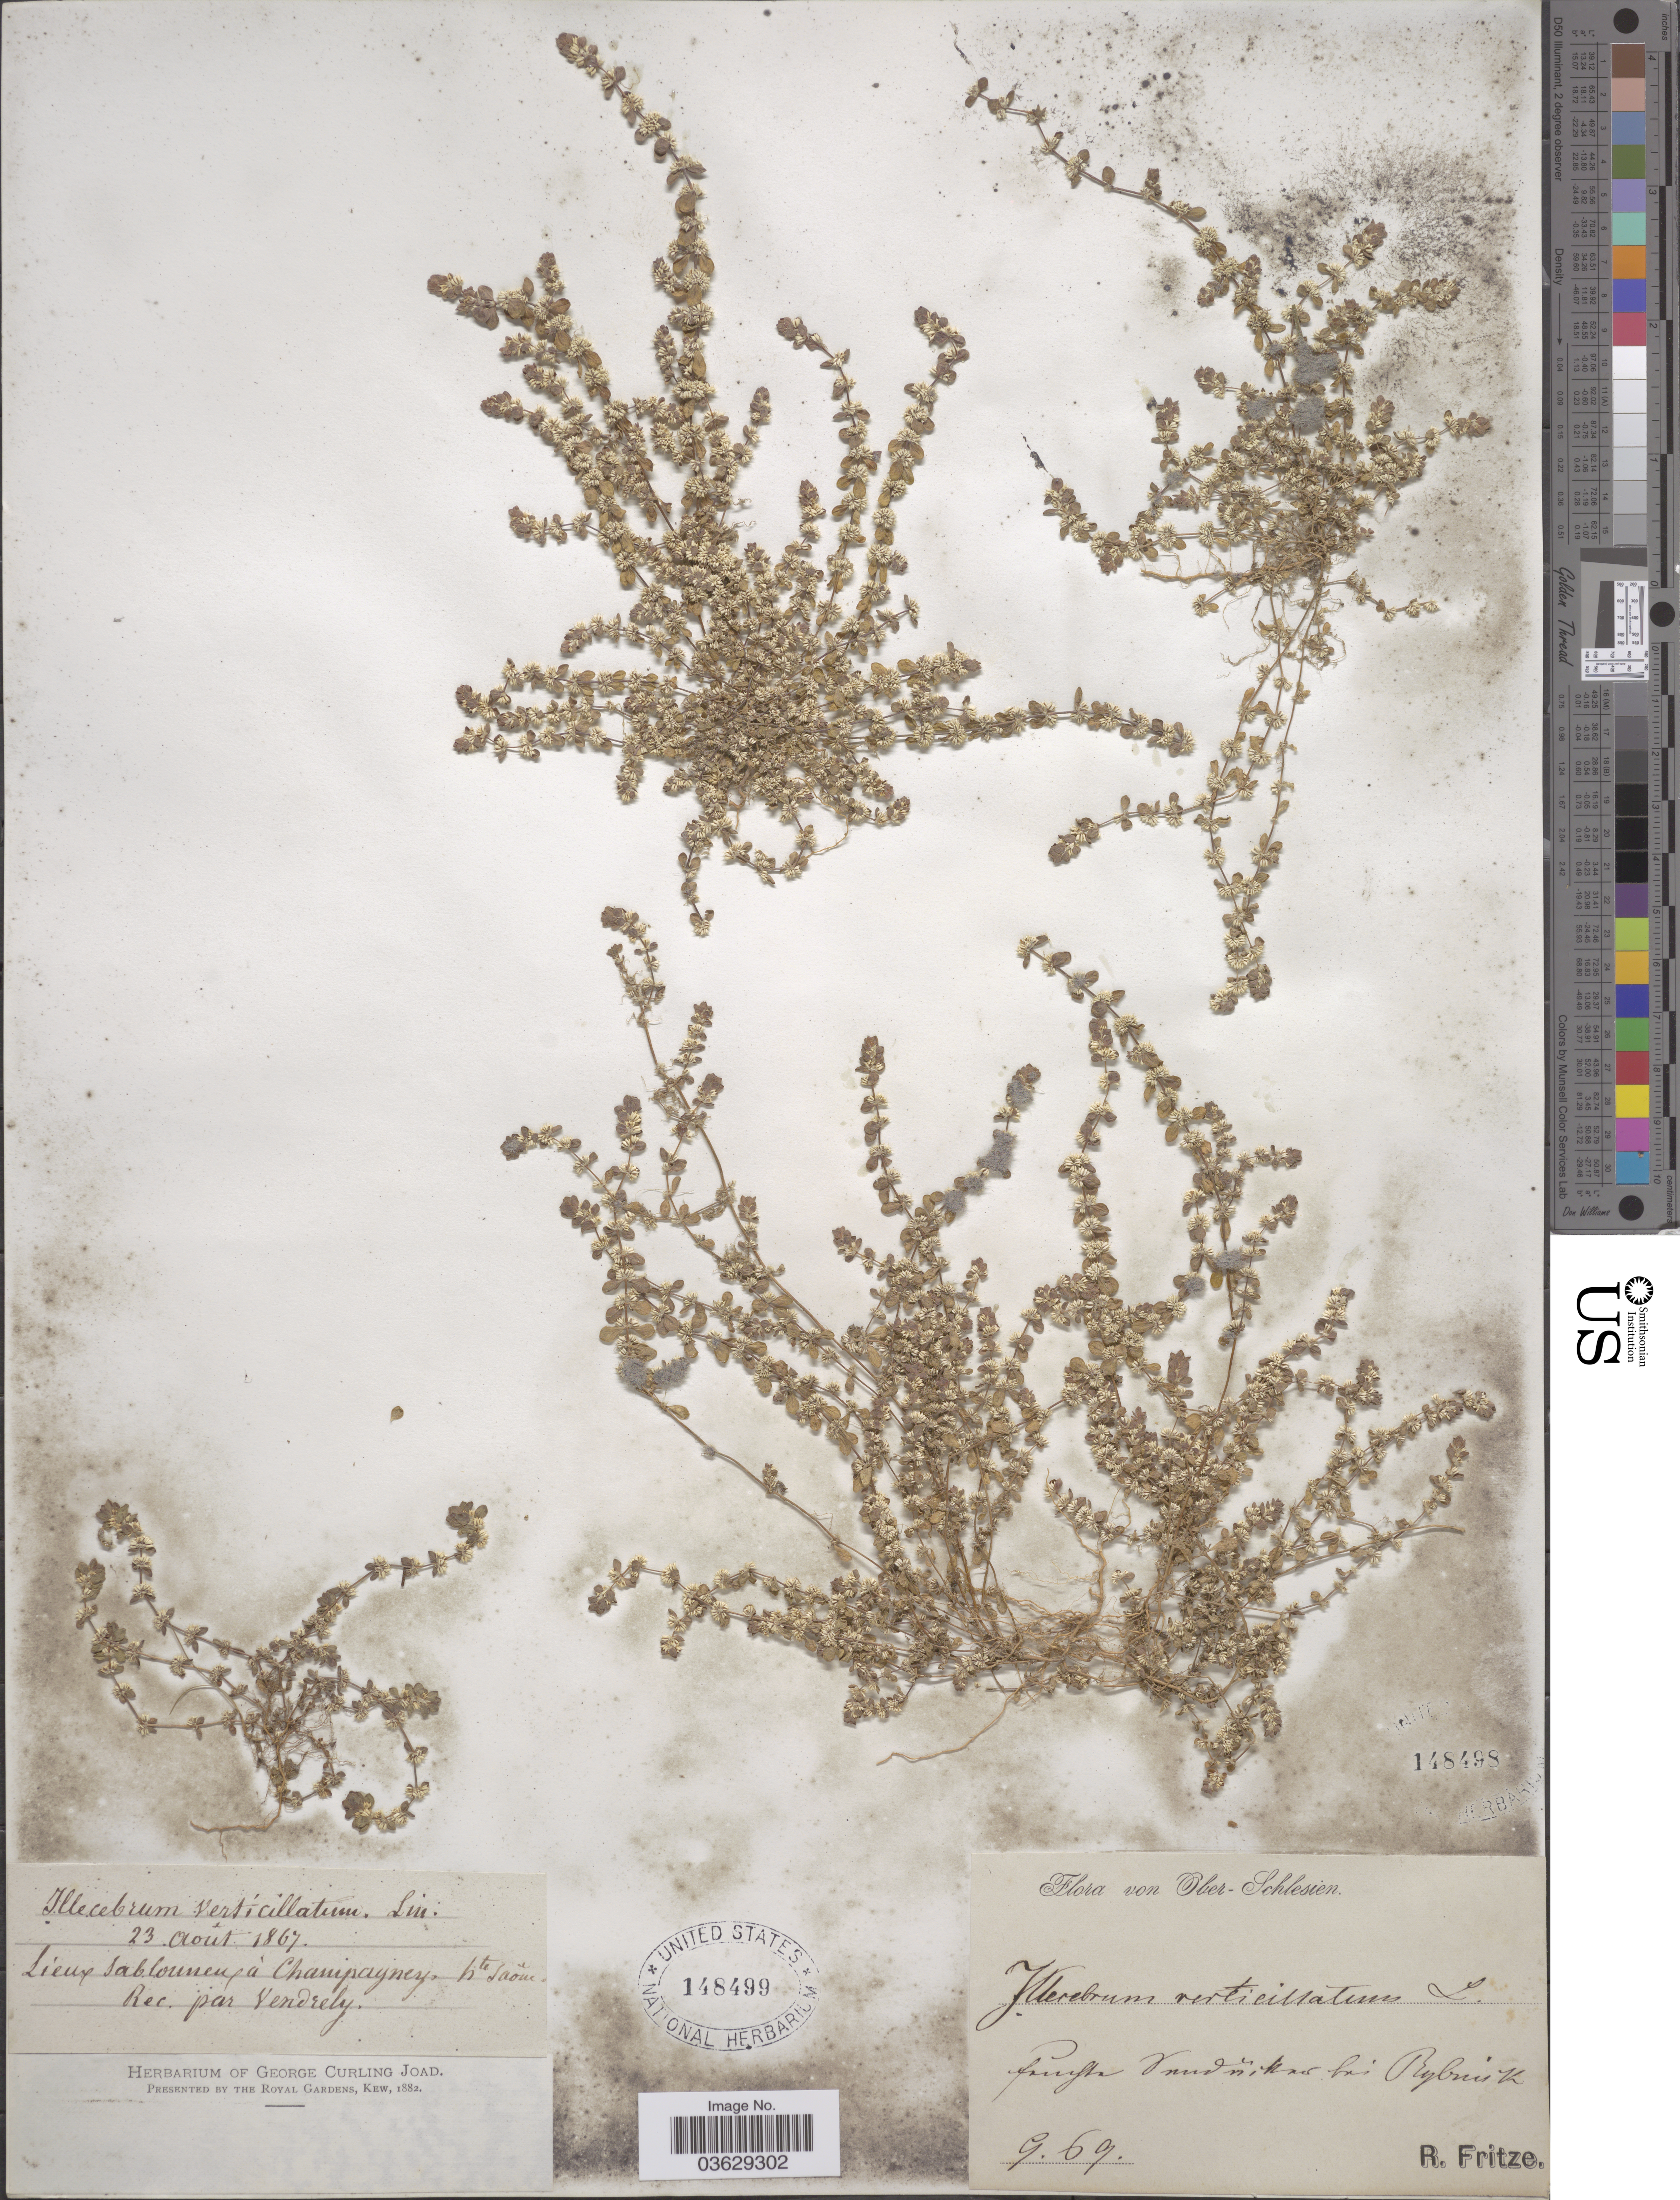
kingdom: Plantae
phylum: Tracheophyta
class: Magnoliopsida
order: Caryophyllales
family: Caryophyllaceae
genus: Illecebrum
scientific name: Illecebrum verticillatum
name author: L.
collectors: R. Fritze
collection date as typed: Transcribed d/m/y: /9/69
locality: Ober-Schlesien. Faufta [interpreted] Vnudiknaw [interpreted] bei [interpreted] Bybuisk [interpreted].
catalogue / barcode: US 148498